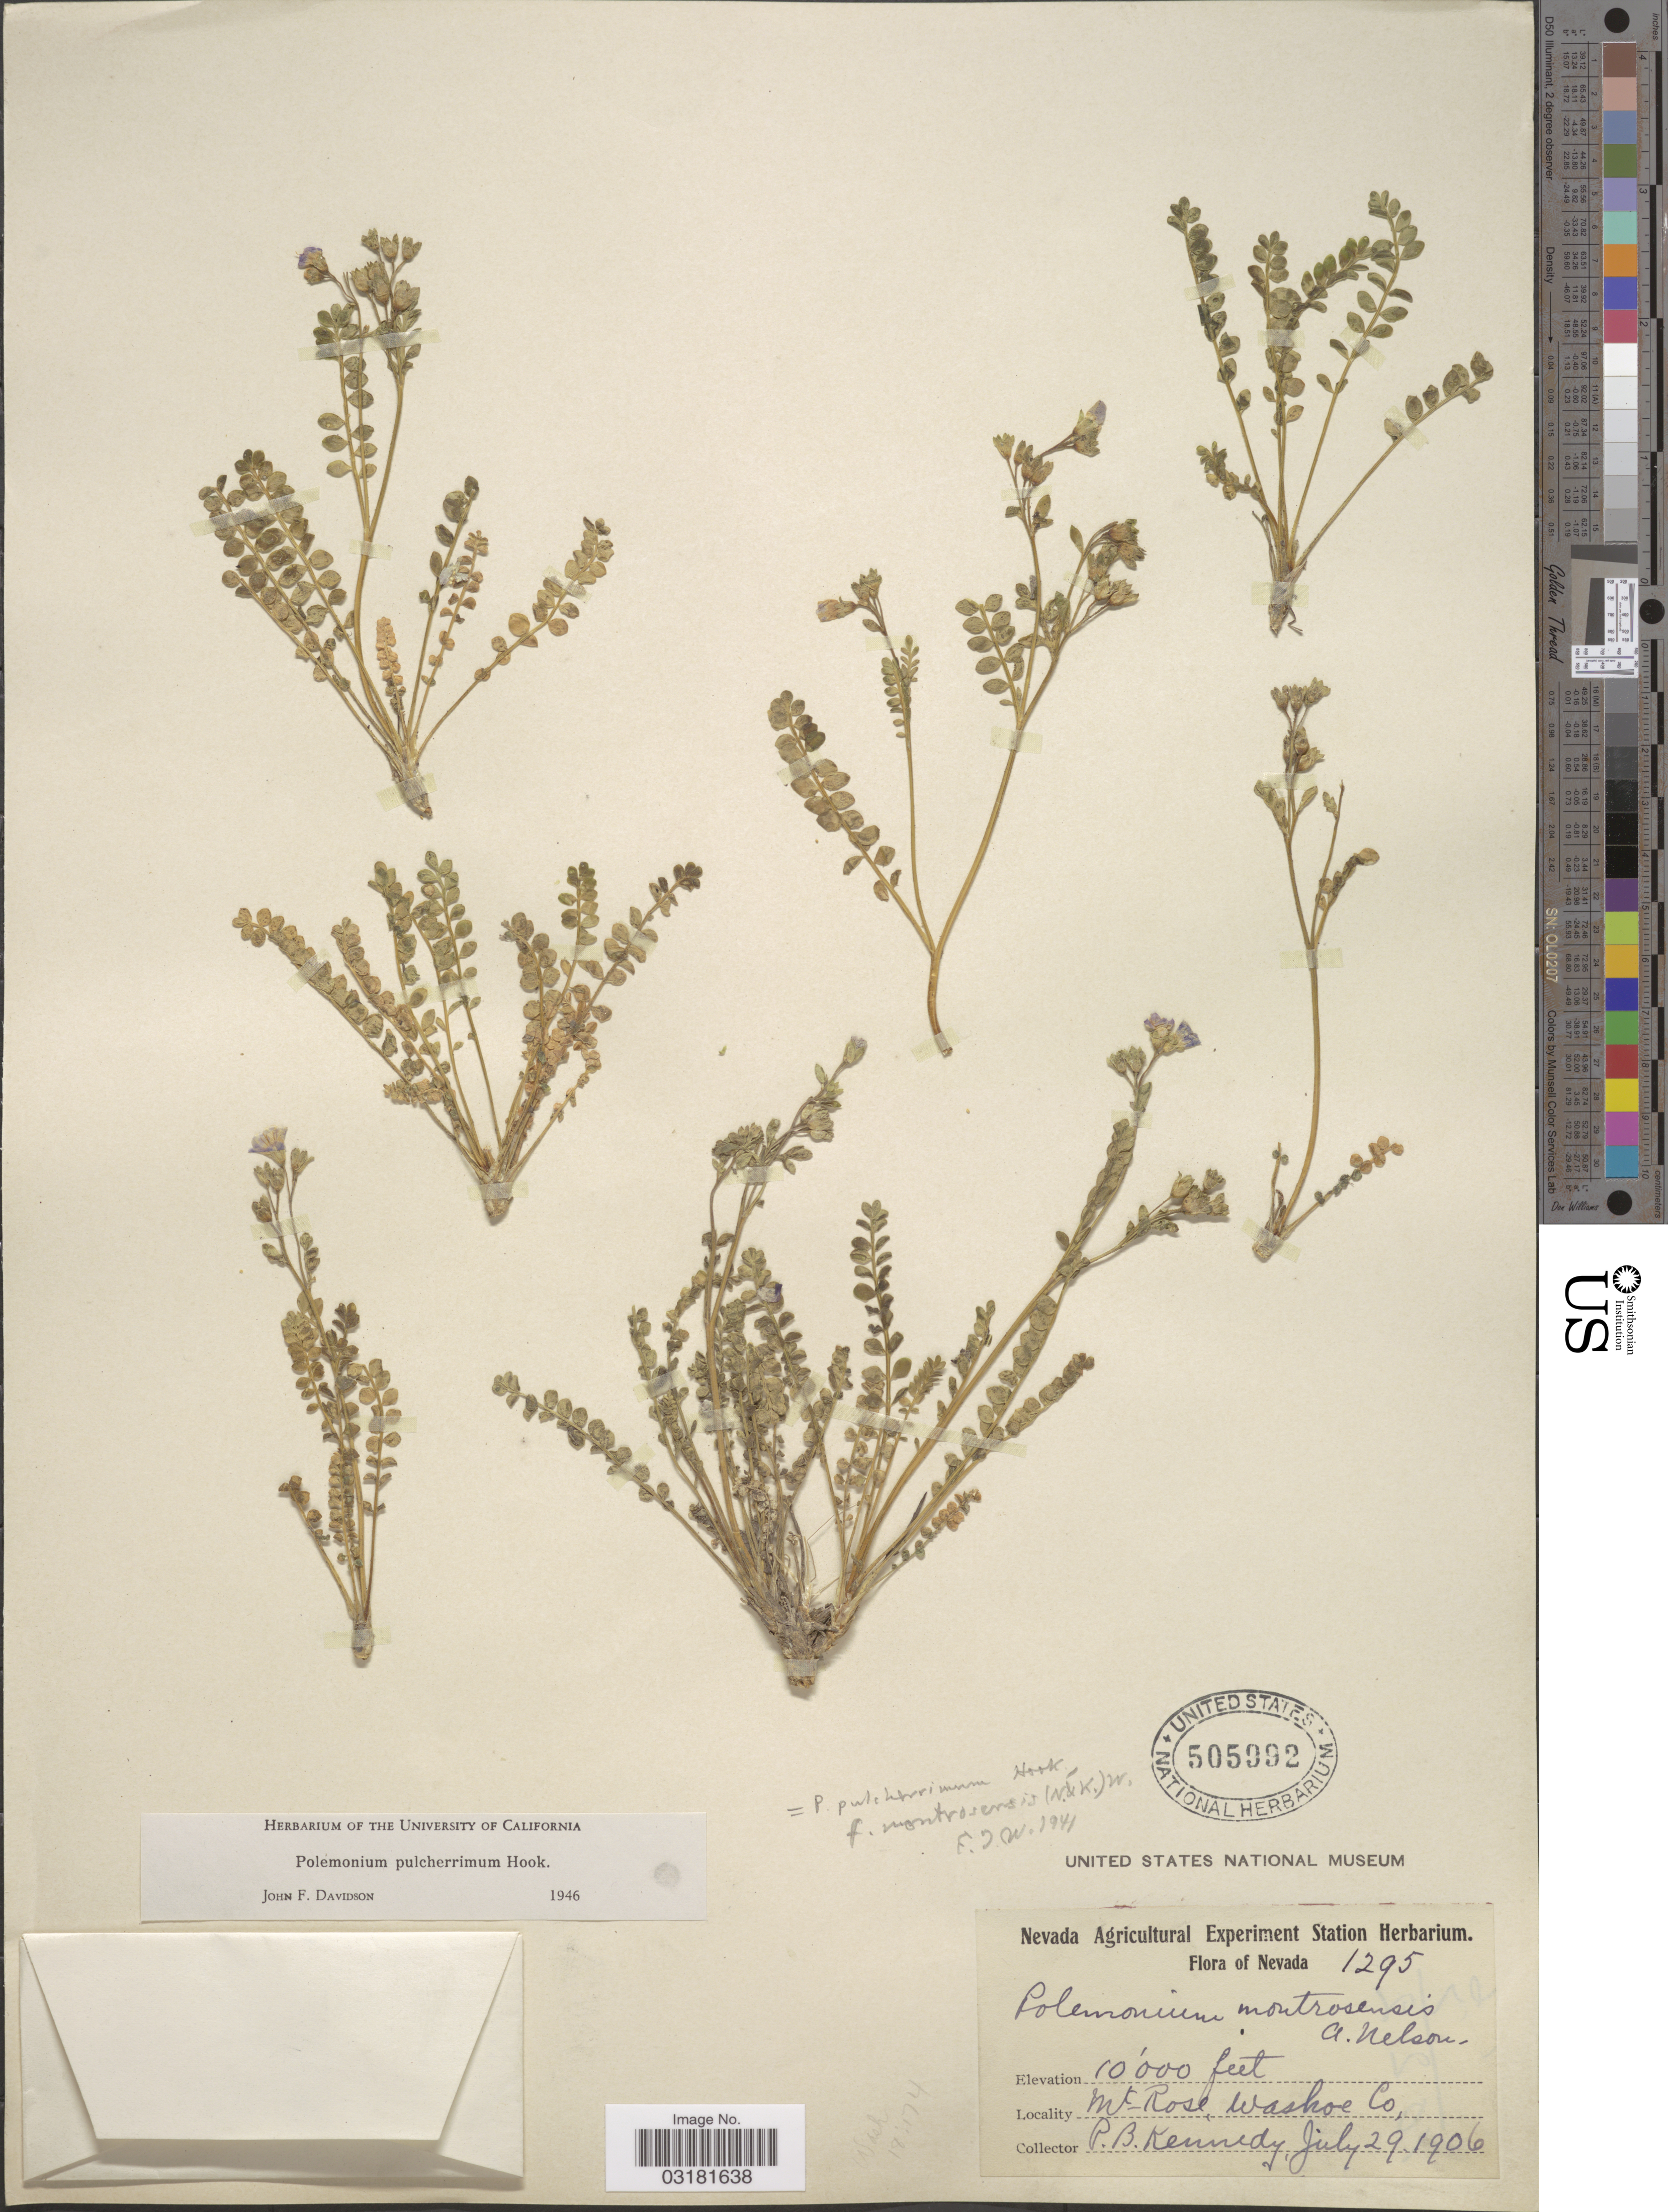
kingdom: Plantae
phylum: Tracheophyta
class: Magnoliopsida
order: Ericales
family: Polemoniaceae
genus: Polemonium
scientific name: Polemonium pulcherrimum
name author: Hook.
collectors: P. B. Kennedy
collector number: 1295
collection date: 1906-07-29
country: United States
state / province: Nevada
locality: Mt. Rose, Washoe Co.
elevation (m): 3048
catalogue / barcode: US 505992